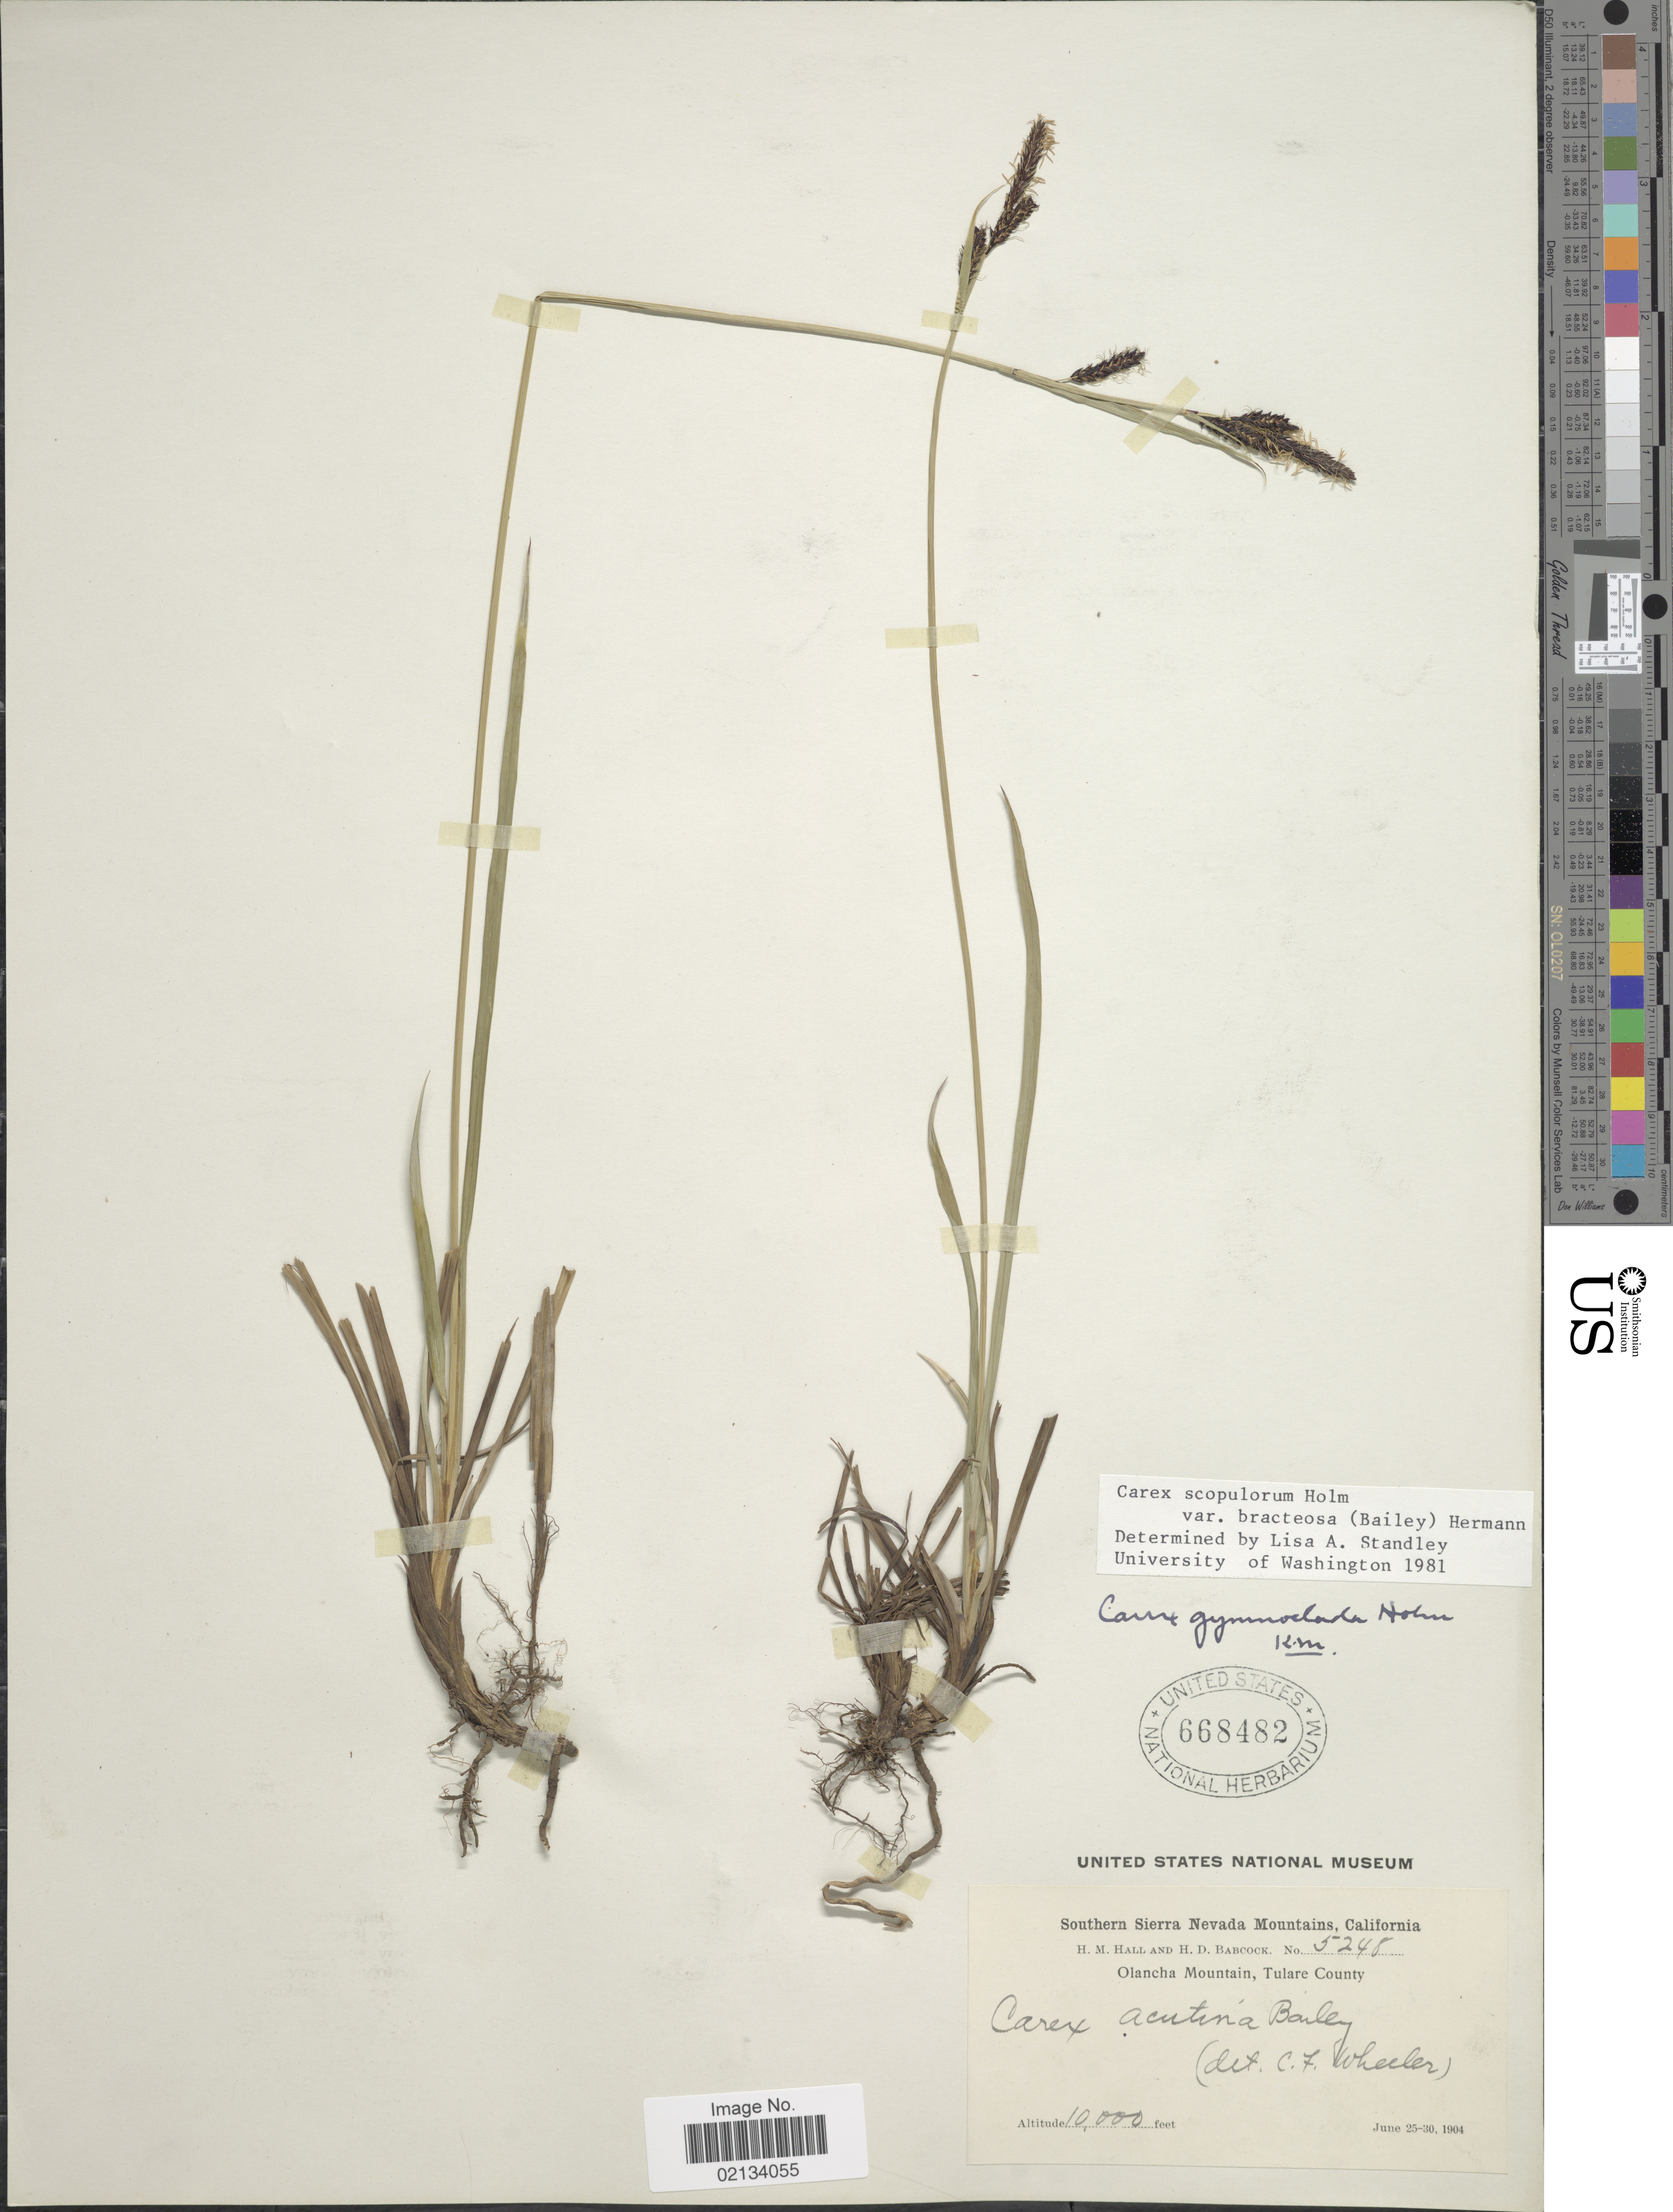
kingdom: Plantae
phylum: Tracheophyta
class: Liliopsida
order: Poales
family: Cyperaceae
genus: Carex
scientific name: Carex scopulorum var. bracteosa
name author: (L.H. Bailey) F.J. Herm.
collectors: H. M. Hall & H. Babcock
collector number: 5248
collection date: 1904-06-25/1904-06-30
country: United States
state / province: California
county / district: Tulare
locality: Southern Sierra Nevada Mountains, Olancha Mountain, Tulare County.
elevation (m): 3048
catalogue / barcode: US 668482